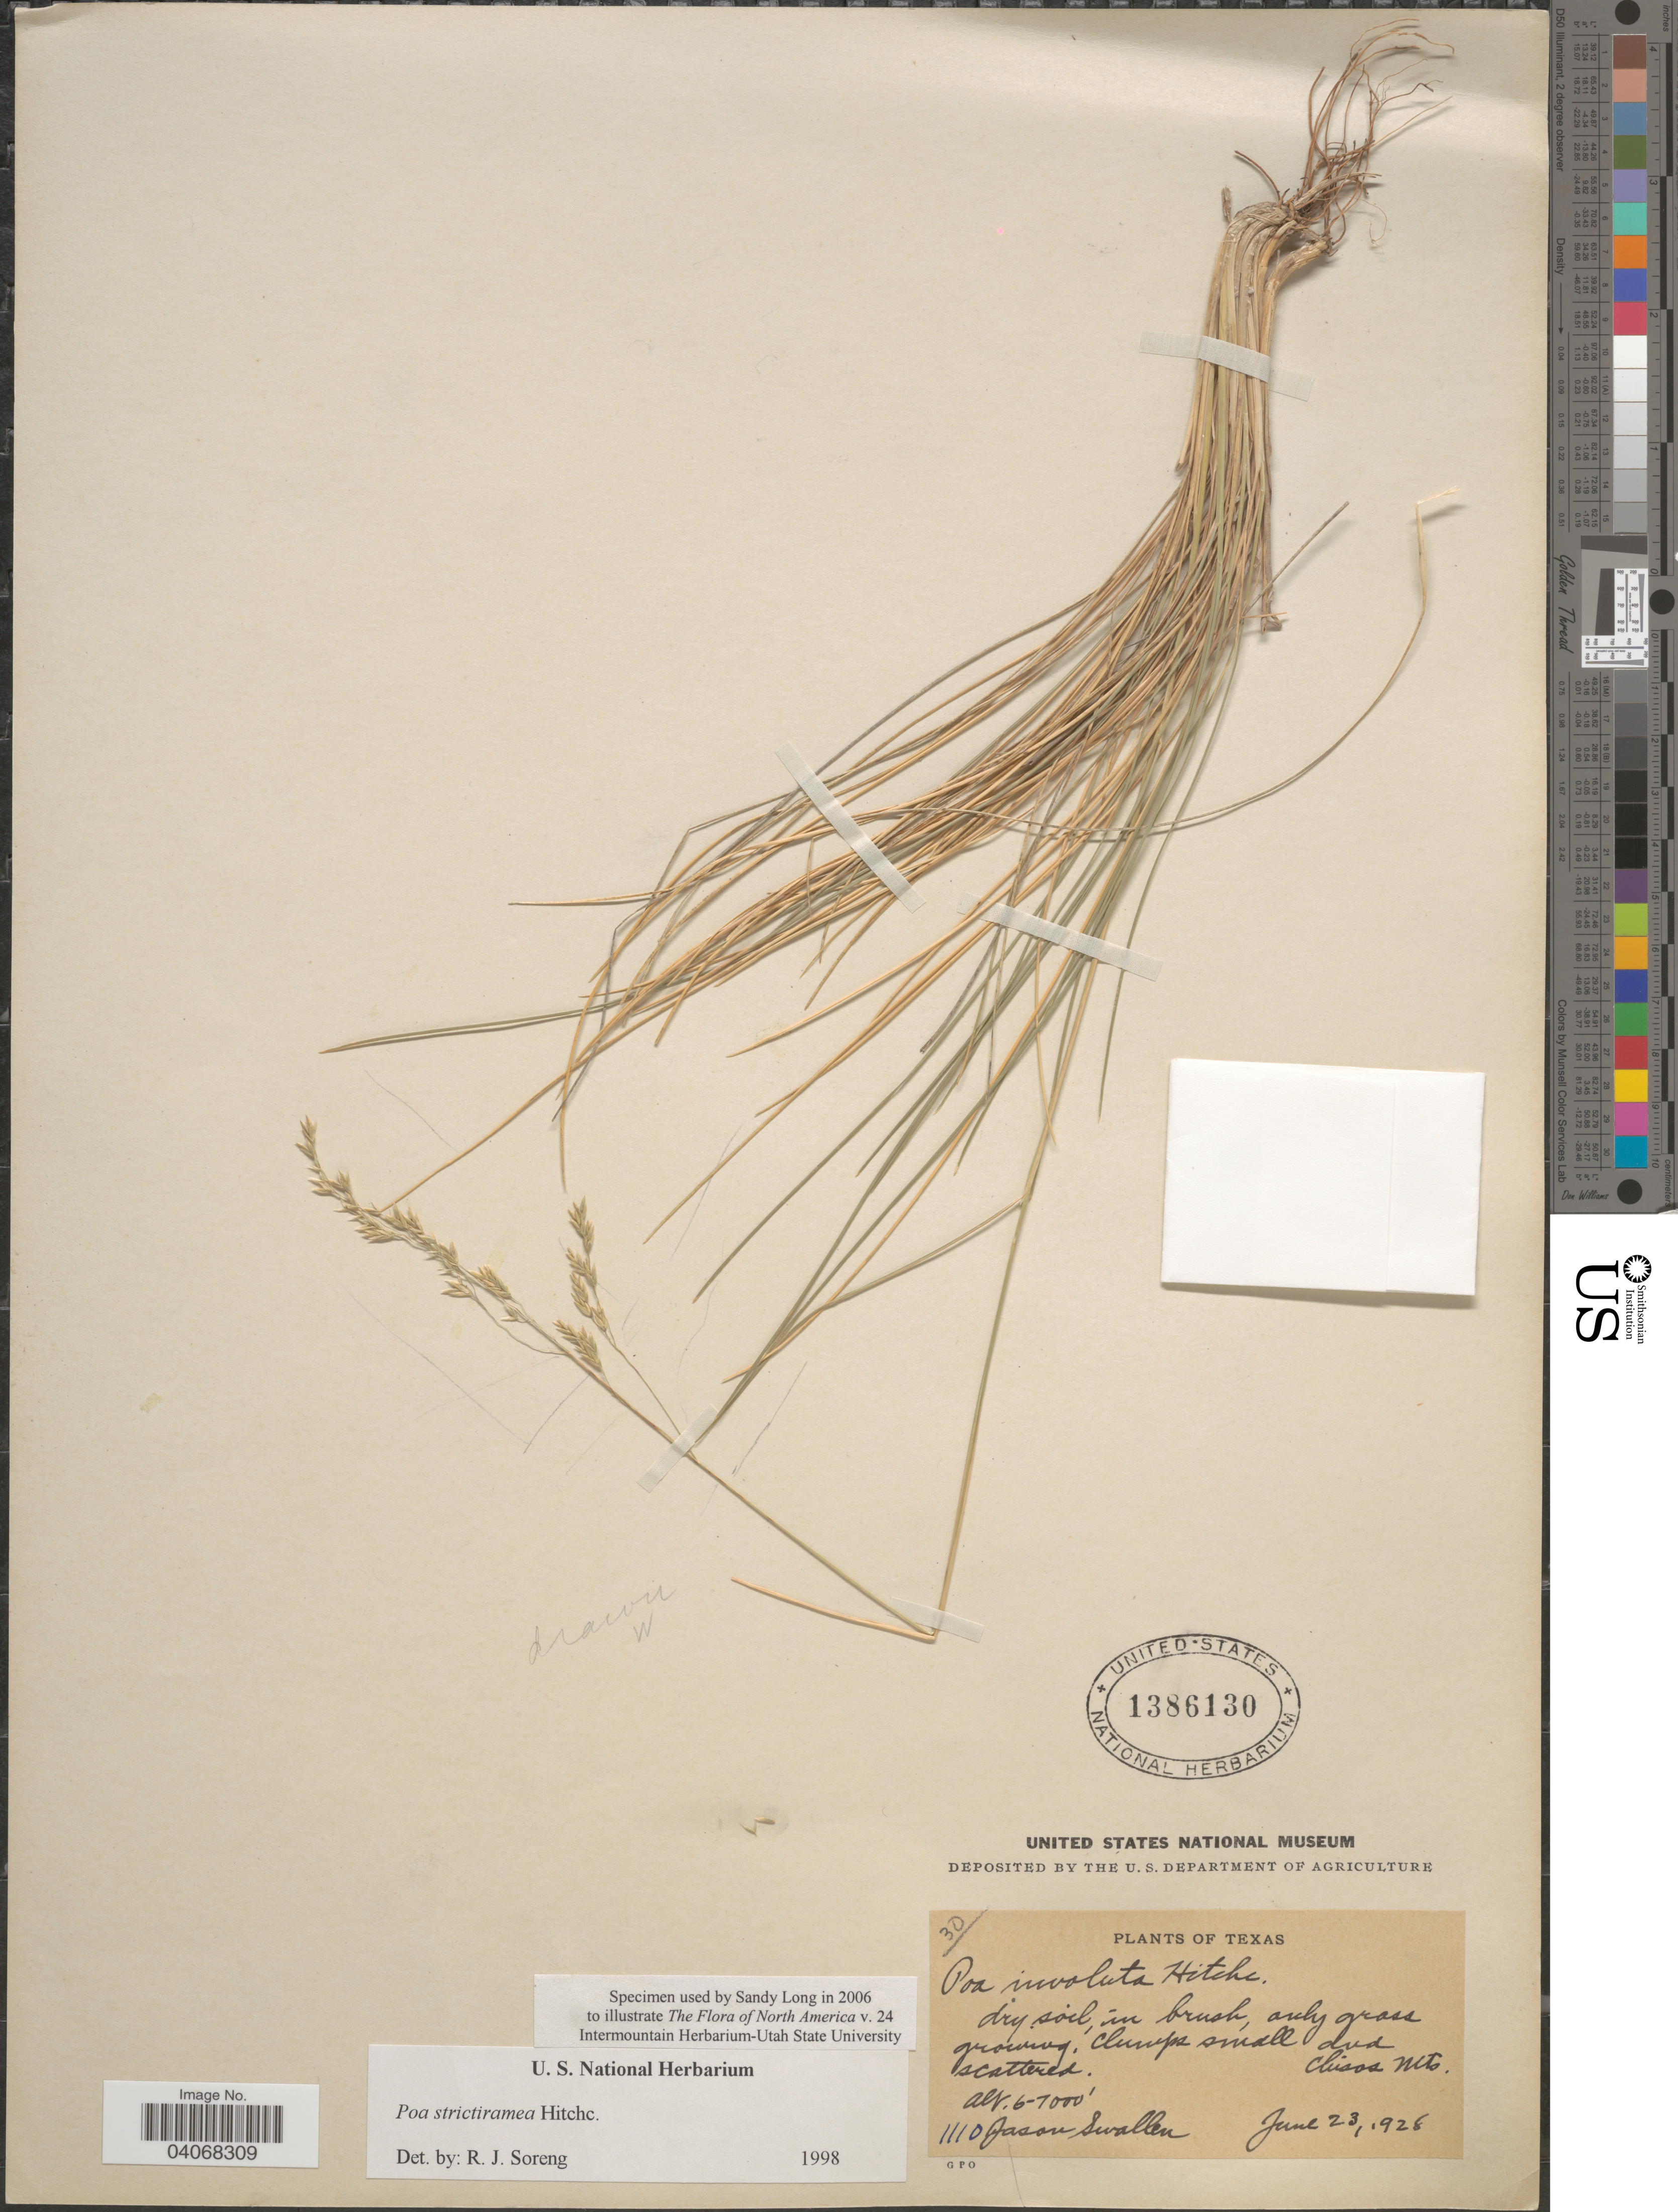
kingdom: Plantae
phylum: Tracheophyta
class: Liliopsida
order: Poales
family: Poaceae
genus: Poa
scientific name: Poa strictiramea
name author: Hitchc.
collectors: J. R. Swallen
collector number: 1110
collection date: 1928-06-23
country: United States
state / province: Texas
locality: Chisos Mts.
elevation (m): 1829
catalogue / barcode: US 1386130